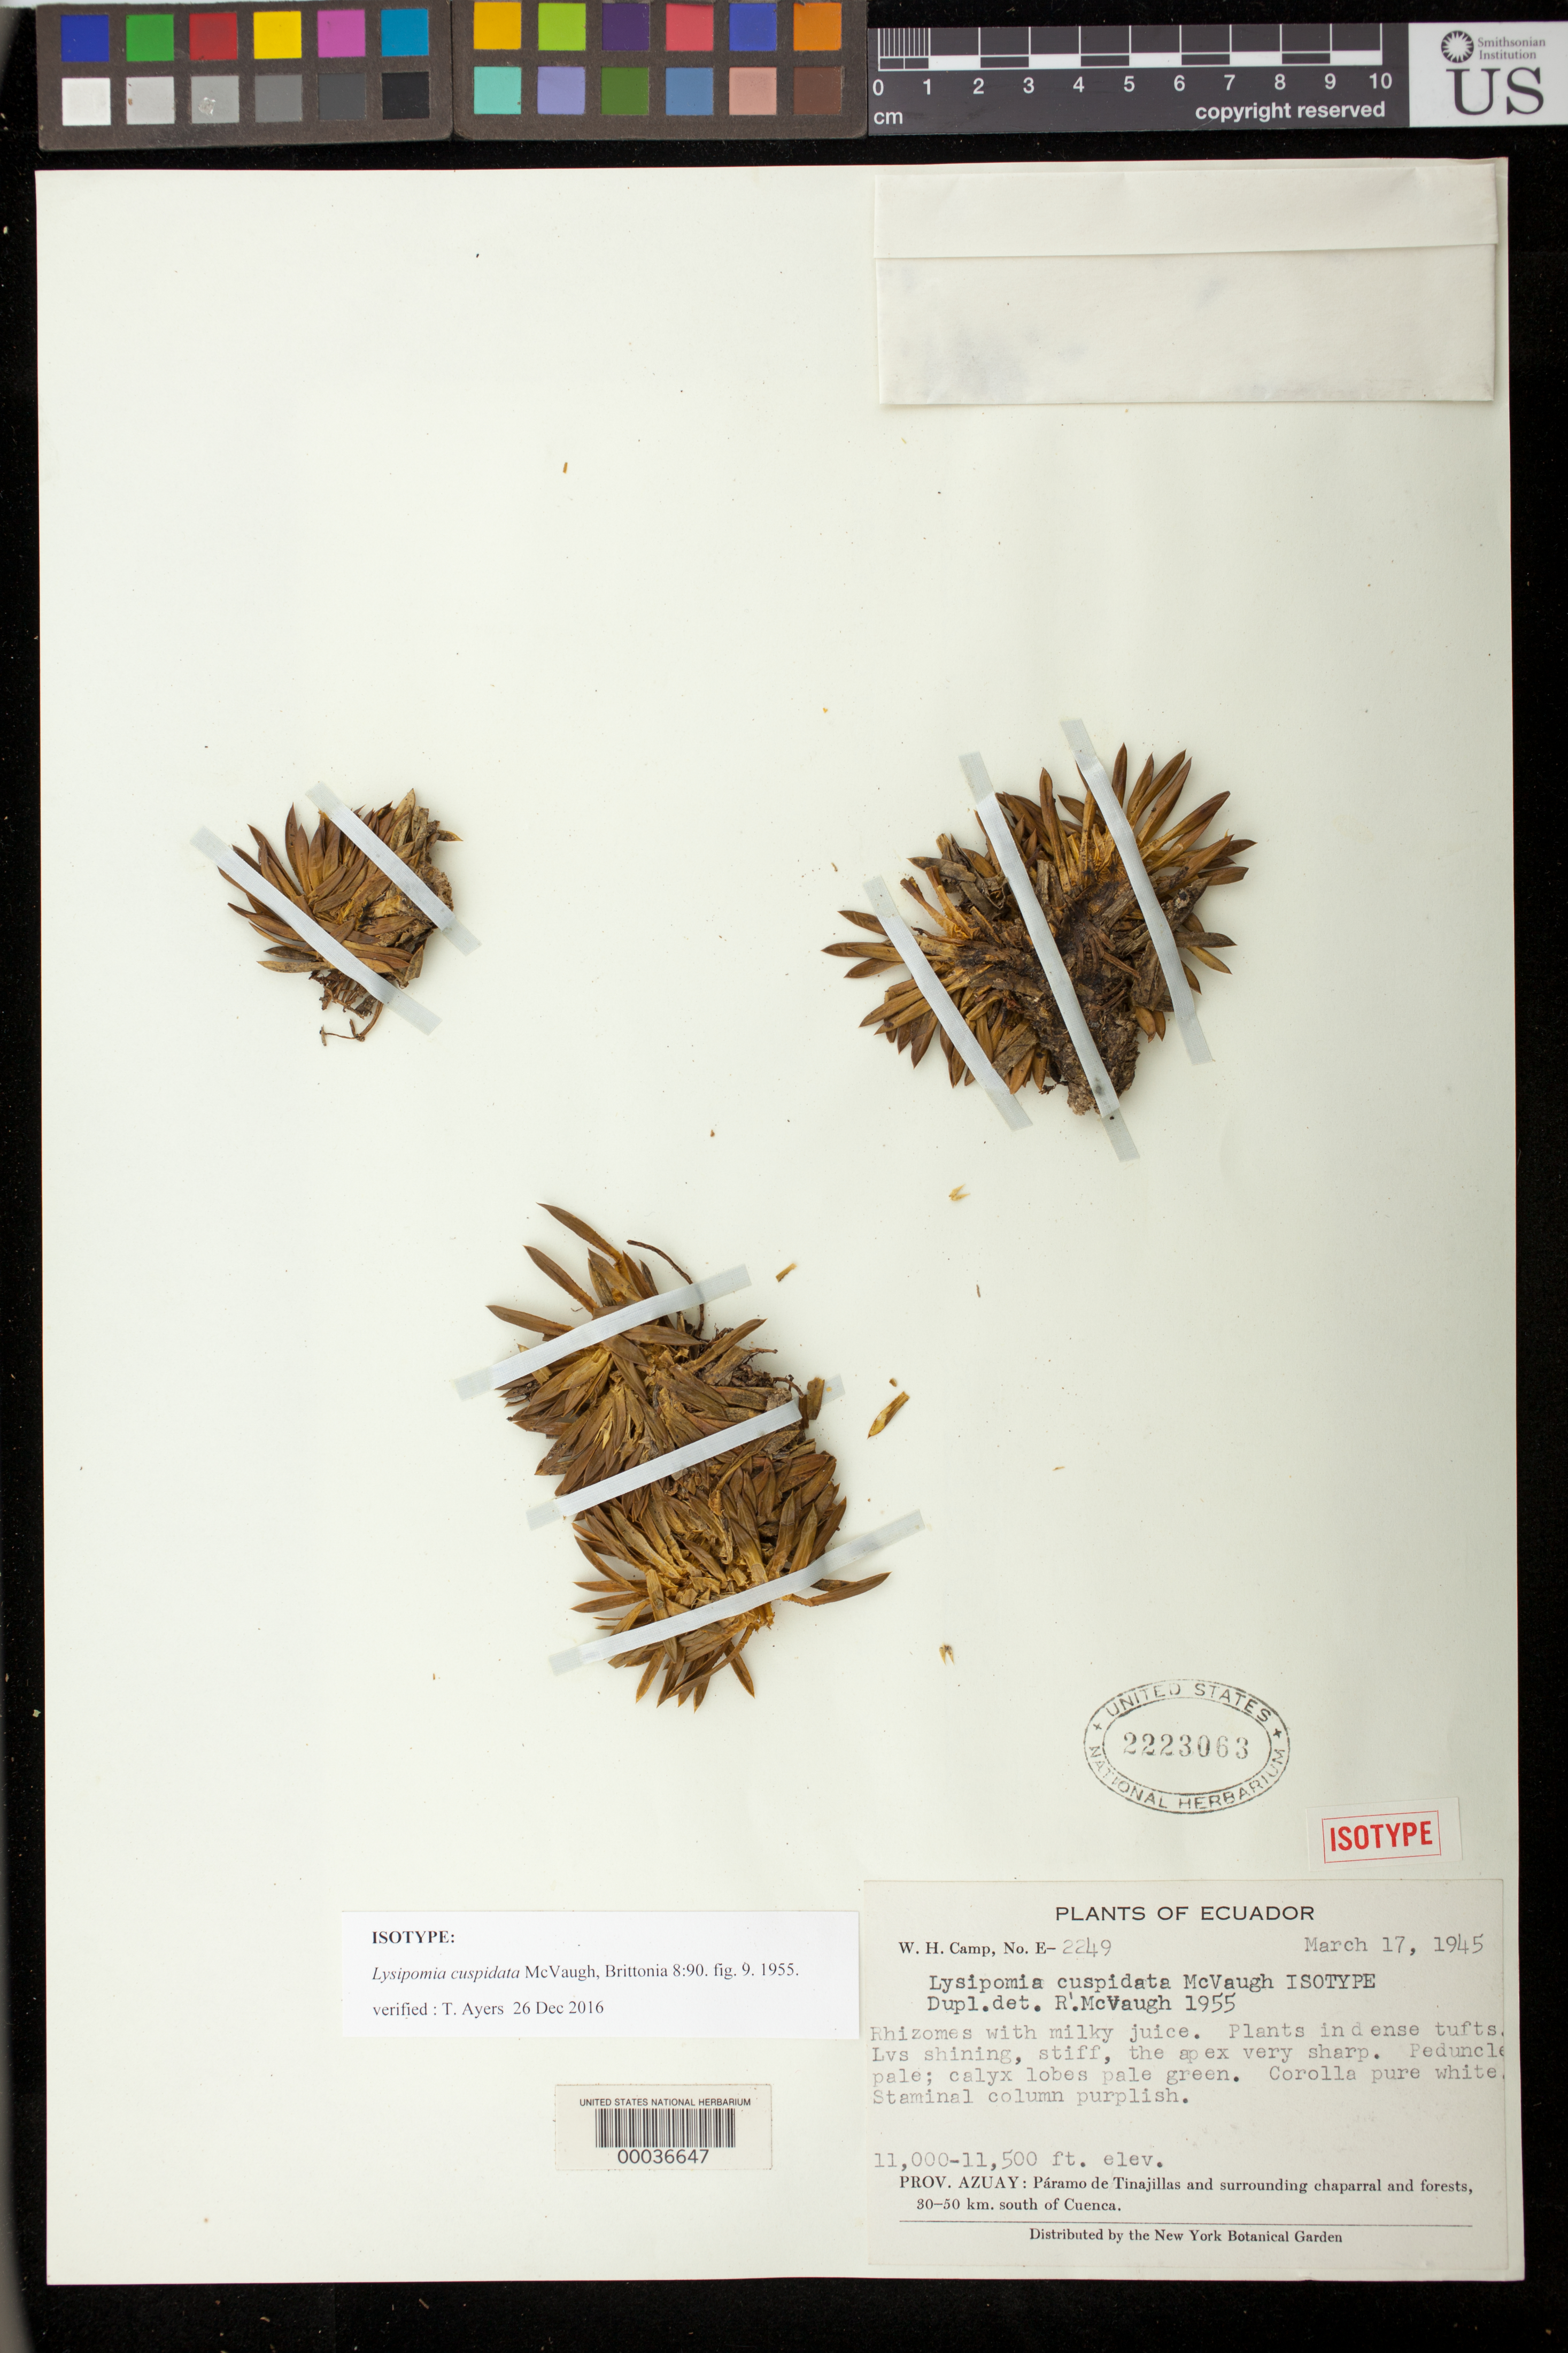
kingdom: Plantae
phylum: Tracheophyta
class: Magnoliopsida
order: Asterales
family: Campanulaceae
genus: Lysipomia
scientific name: Lysipomia cuspidata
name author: McVaugh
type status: Isotype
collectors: W. H. Camp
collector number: E-2249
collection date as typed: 17 Mar 1945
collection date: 1945-03-17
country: Ecuador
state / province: Azuay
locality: Prov. Azuay: Páramo de Tinajillas and surrounding chaparral and forests, 30-50 km south of Cuenca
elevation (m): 3353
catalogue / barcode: US 2223063